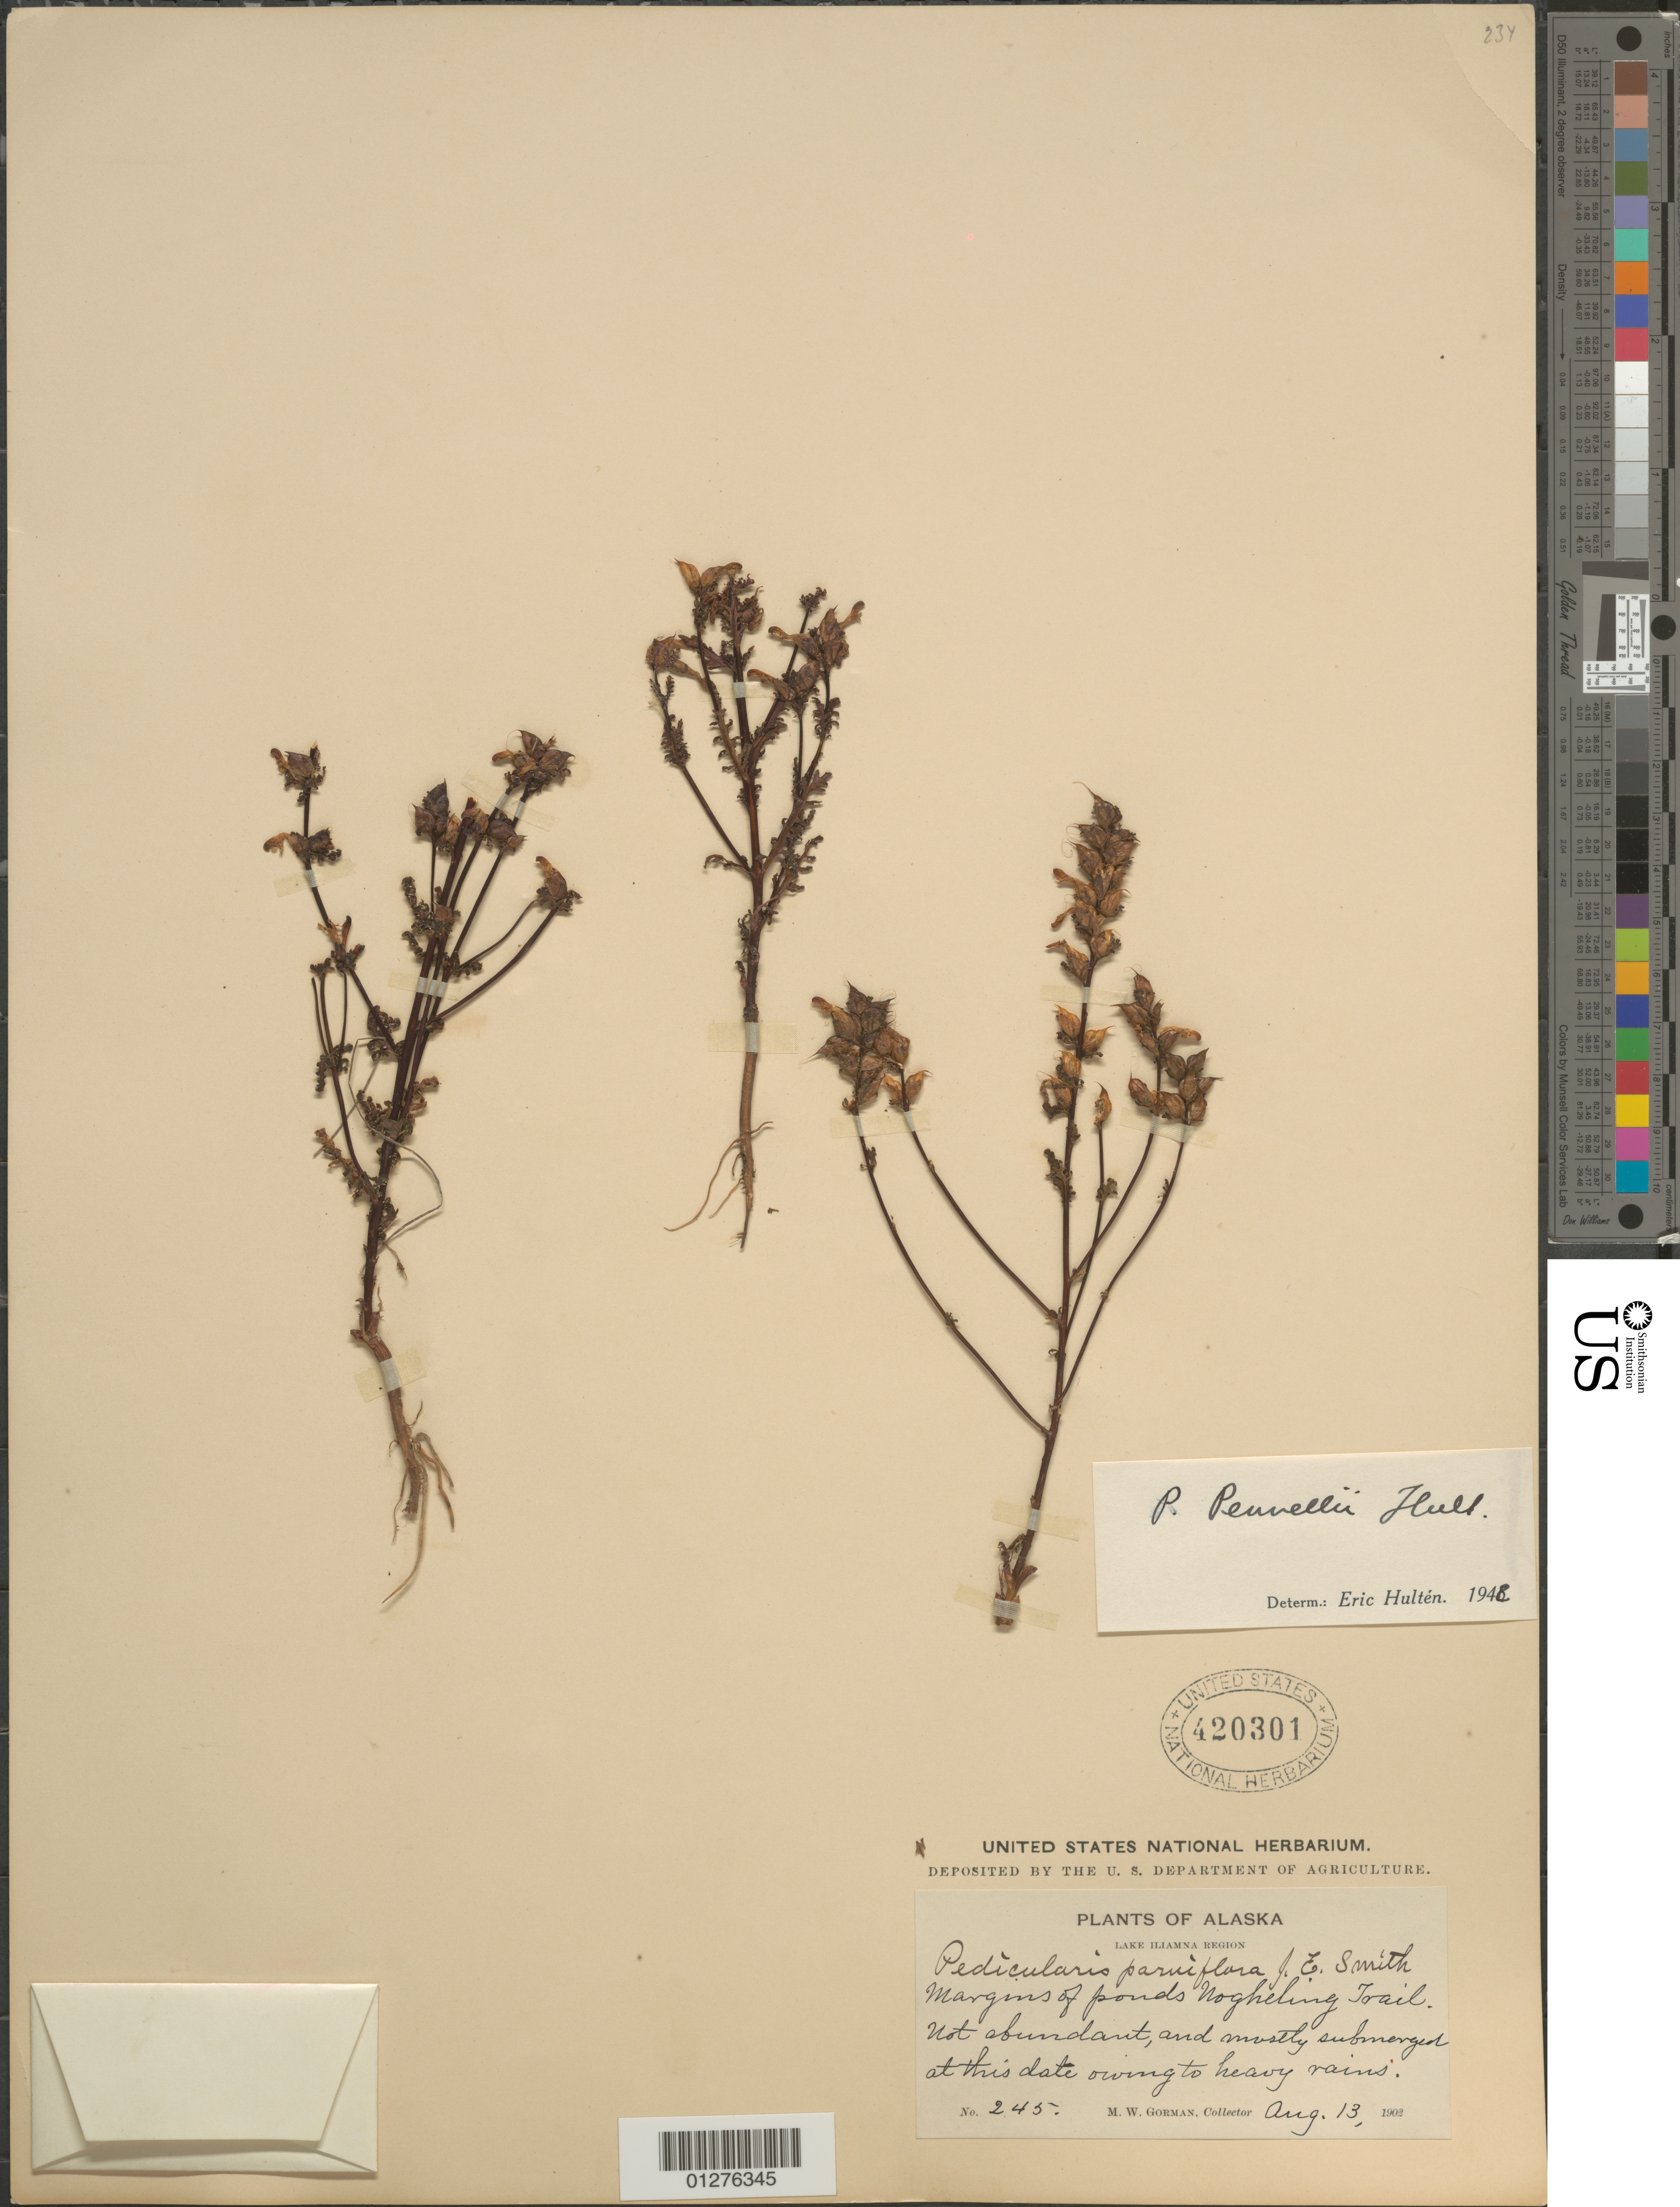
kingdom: Plantae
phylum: Tracheophyta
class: Magnoliopsida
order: Lamiales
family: Orobanchaceae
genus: Pedicularis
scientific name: Pedicularis pennellii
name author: Hultén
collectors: M. W. Gorman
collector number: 245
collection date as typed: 13 Aug 1902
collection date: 1902-08-13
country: United States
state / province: Alaska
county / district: Lake And Peninsula Borough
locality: Nogheling Trail, Lake Iliamna Region.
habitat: Margins of ponds.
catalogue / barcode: US 420301